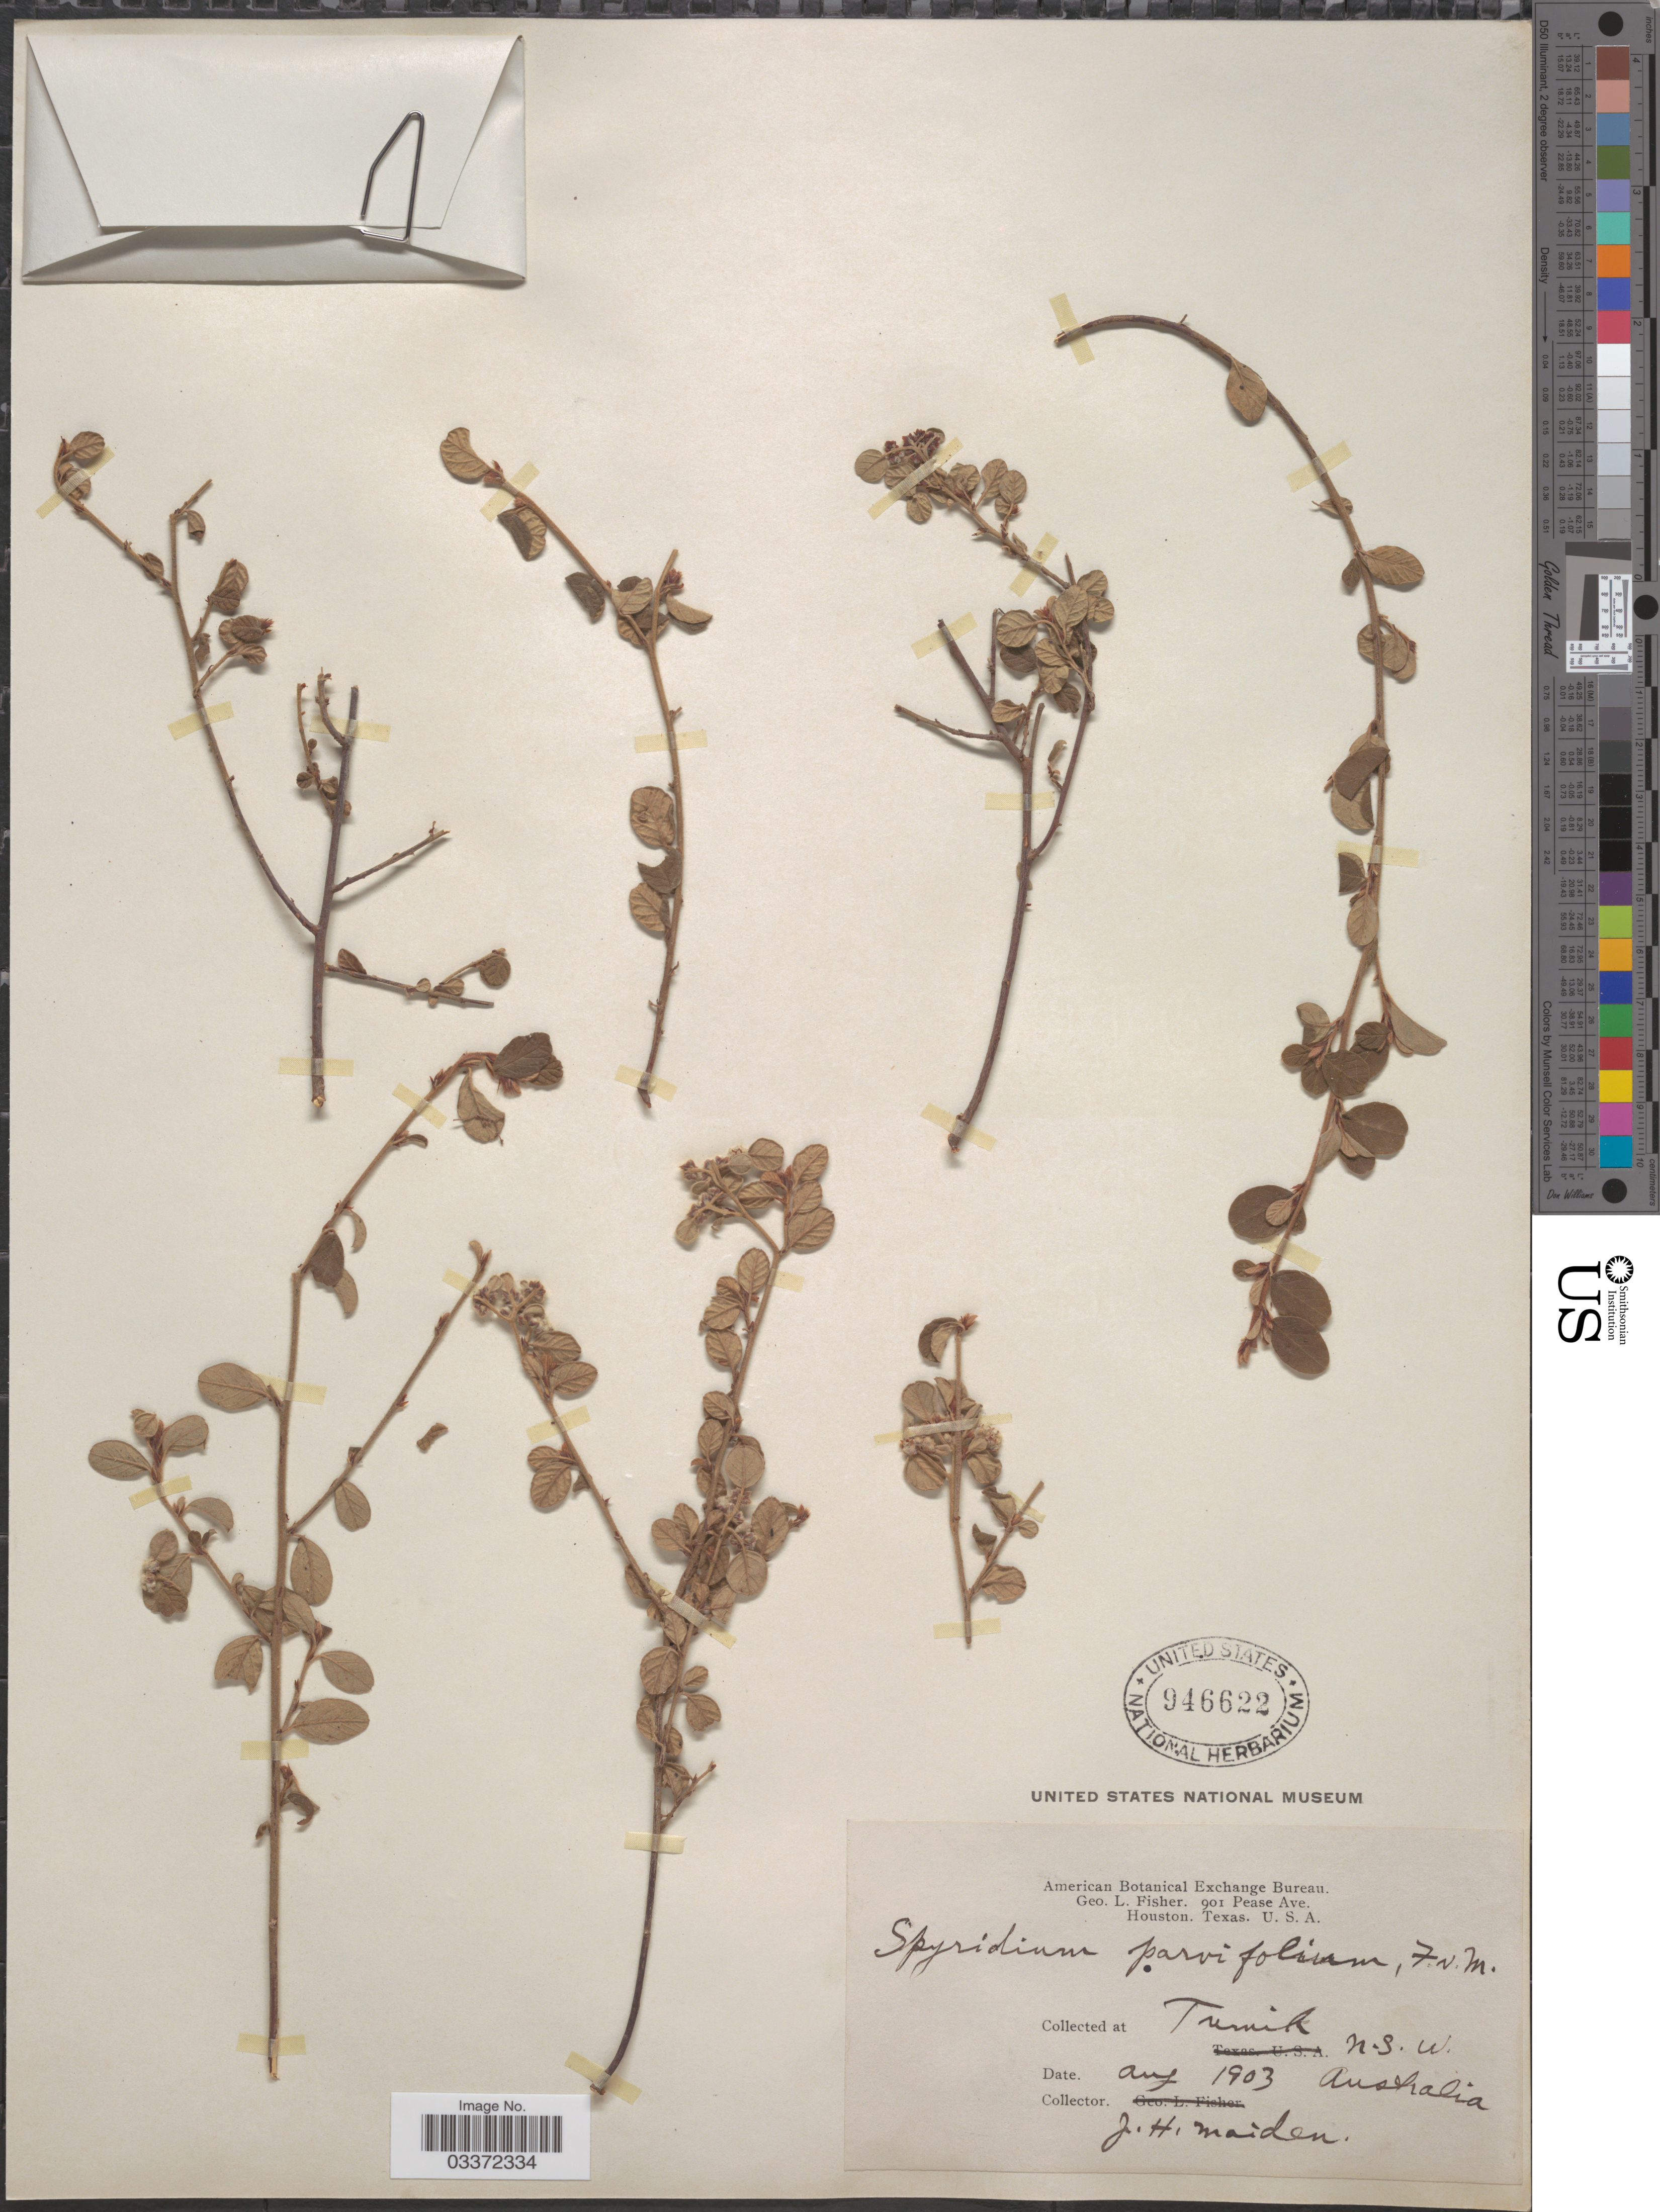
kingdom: Plantae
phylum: Tracheophyta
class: Magnoliopsida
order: Rosales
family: Rhamnaceae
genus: Trevoa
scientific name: Trevoa parvifolium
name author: F. Muell.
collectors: J. Maiden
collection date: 1903-08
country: Australia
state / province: New South Wales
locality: Turnik nsw.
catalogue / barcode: US 946622